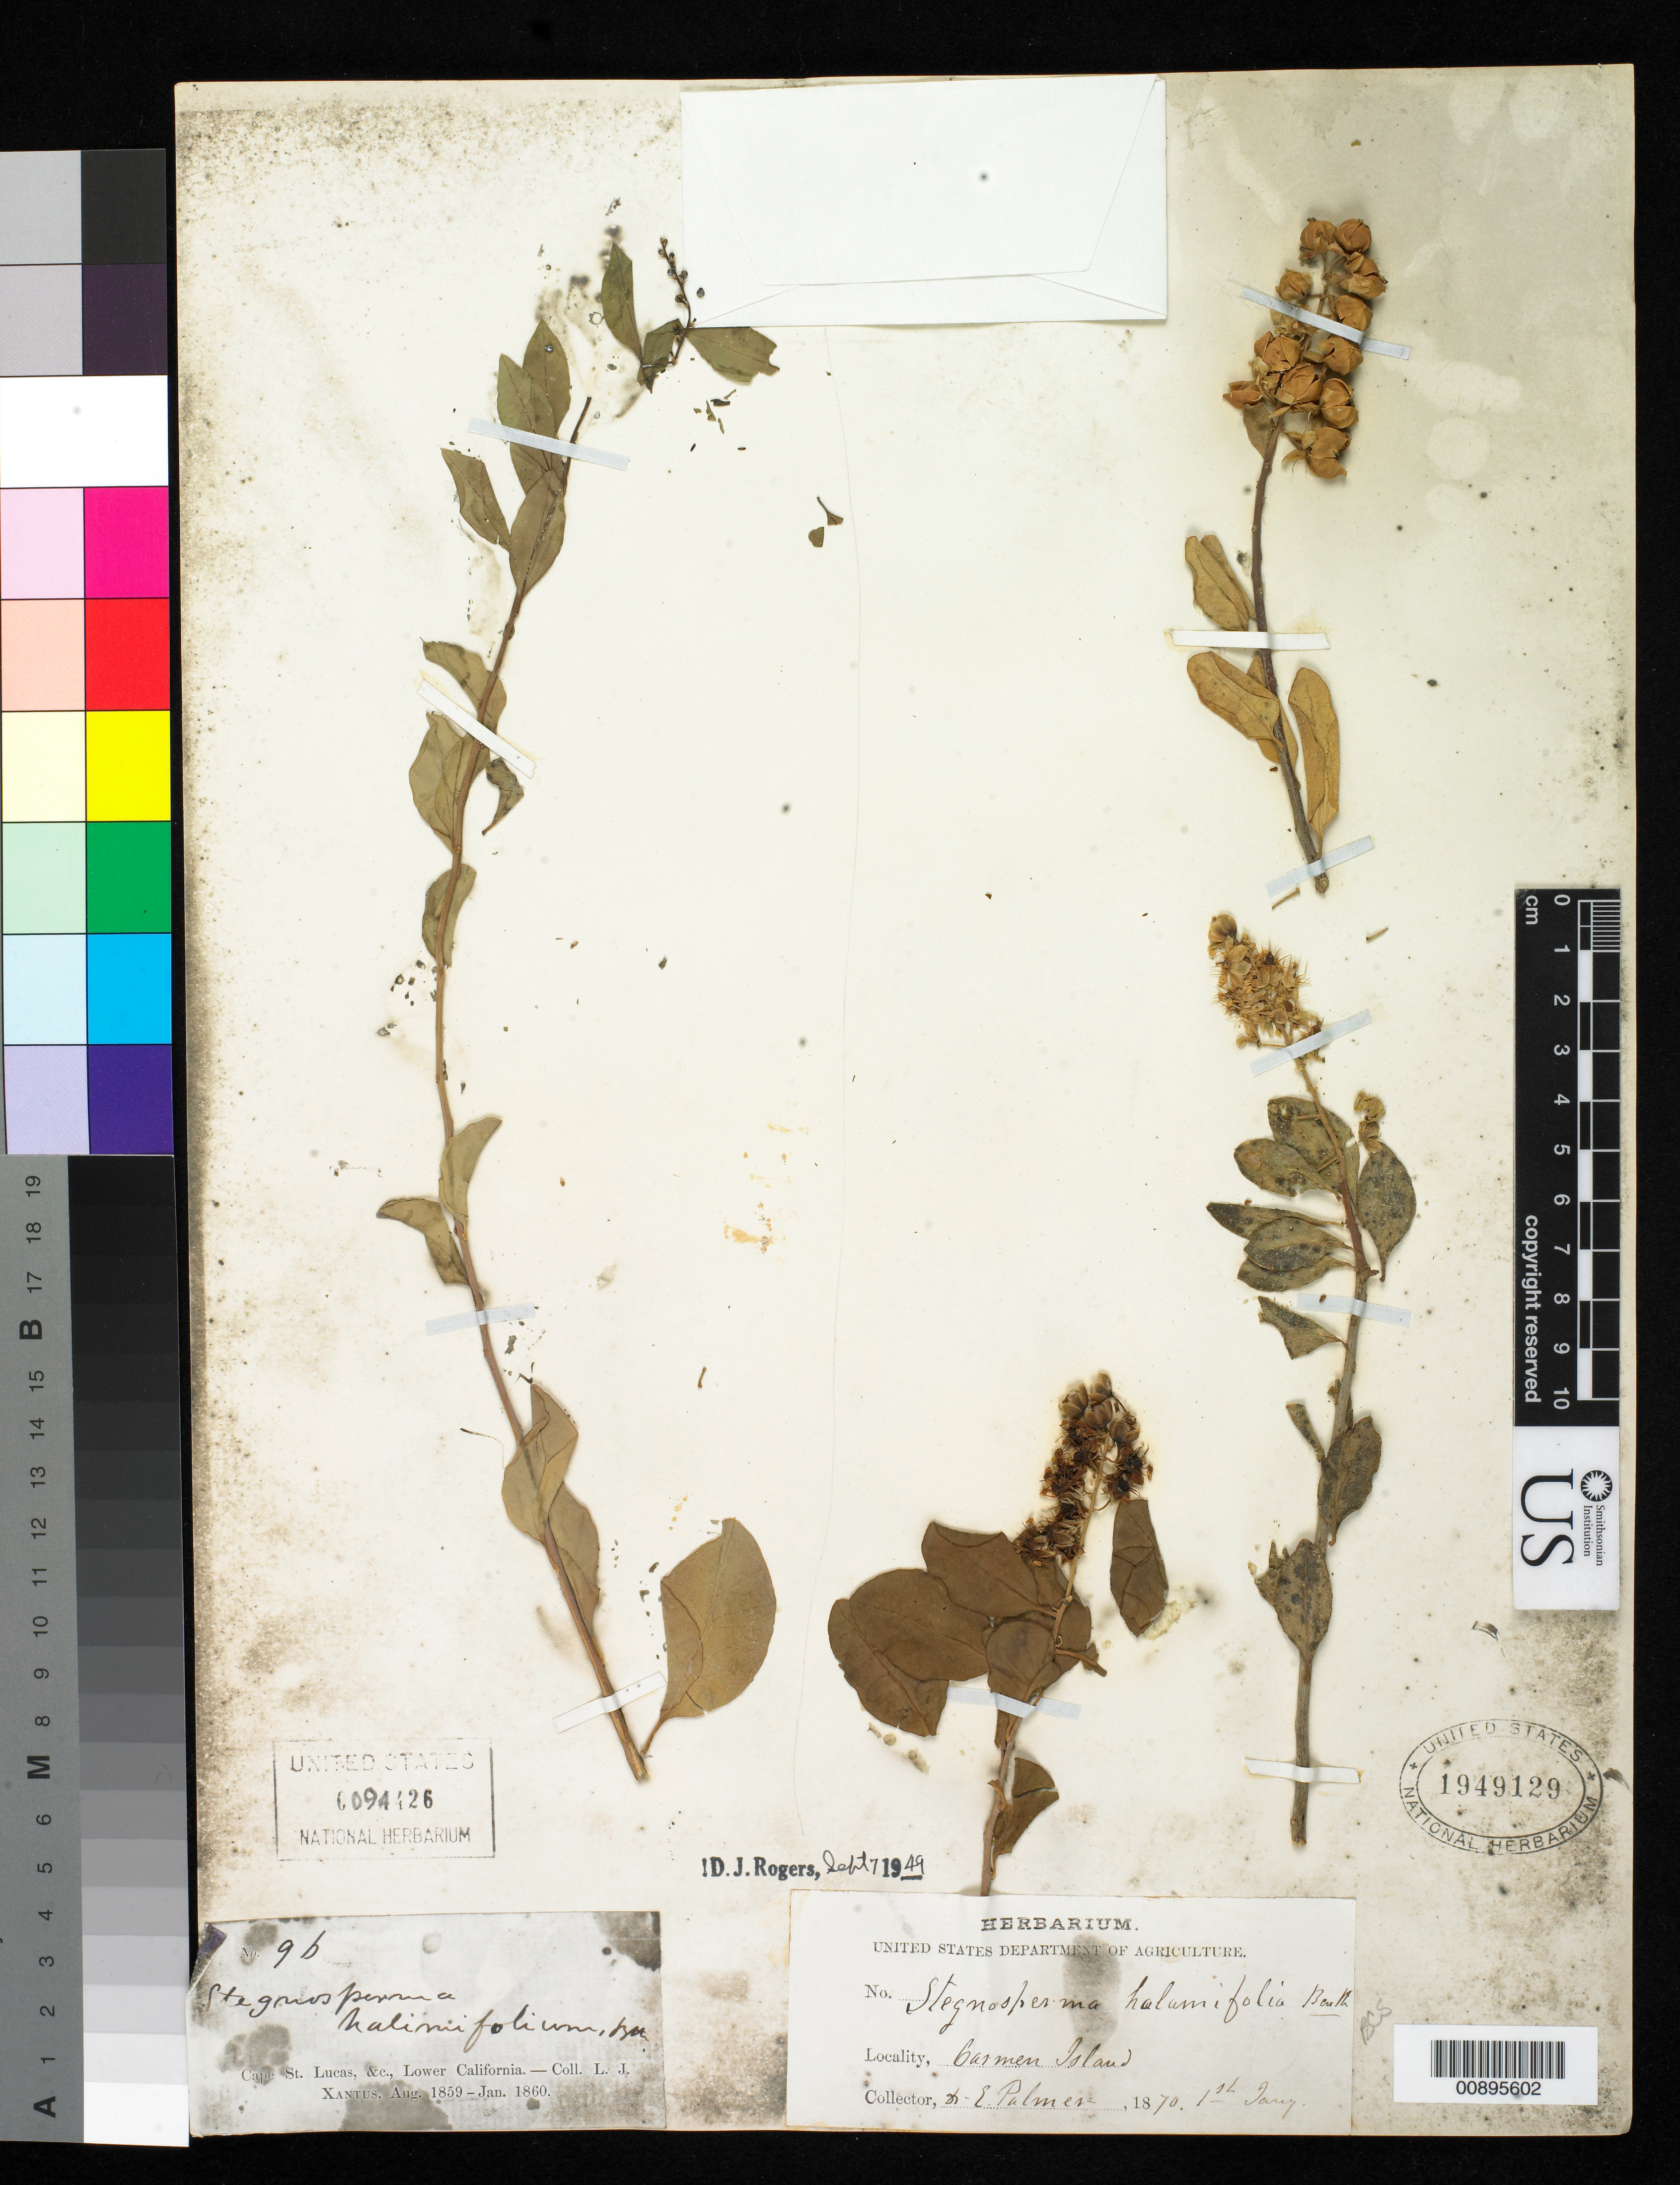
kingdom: Plantae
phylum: Tracheophyta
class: Magnoliopsida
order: Caryophyllales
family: Stegnospermataceae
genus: Stegnosperma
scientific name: Stegnosperma halimifolium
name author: Benth.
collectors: J. Xantus de Vesey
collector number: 9 b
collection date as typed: Aug 1859 to -- Jan 1860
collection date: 1859-08/1860-01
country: Mexico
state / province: Baja California Sur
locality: Cape St. Lucas & c. , Lower California.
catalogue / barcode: US 94426-2